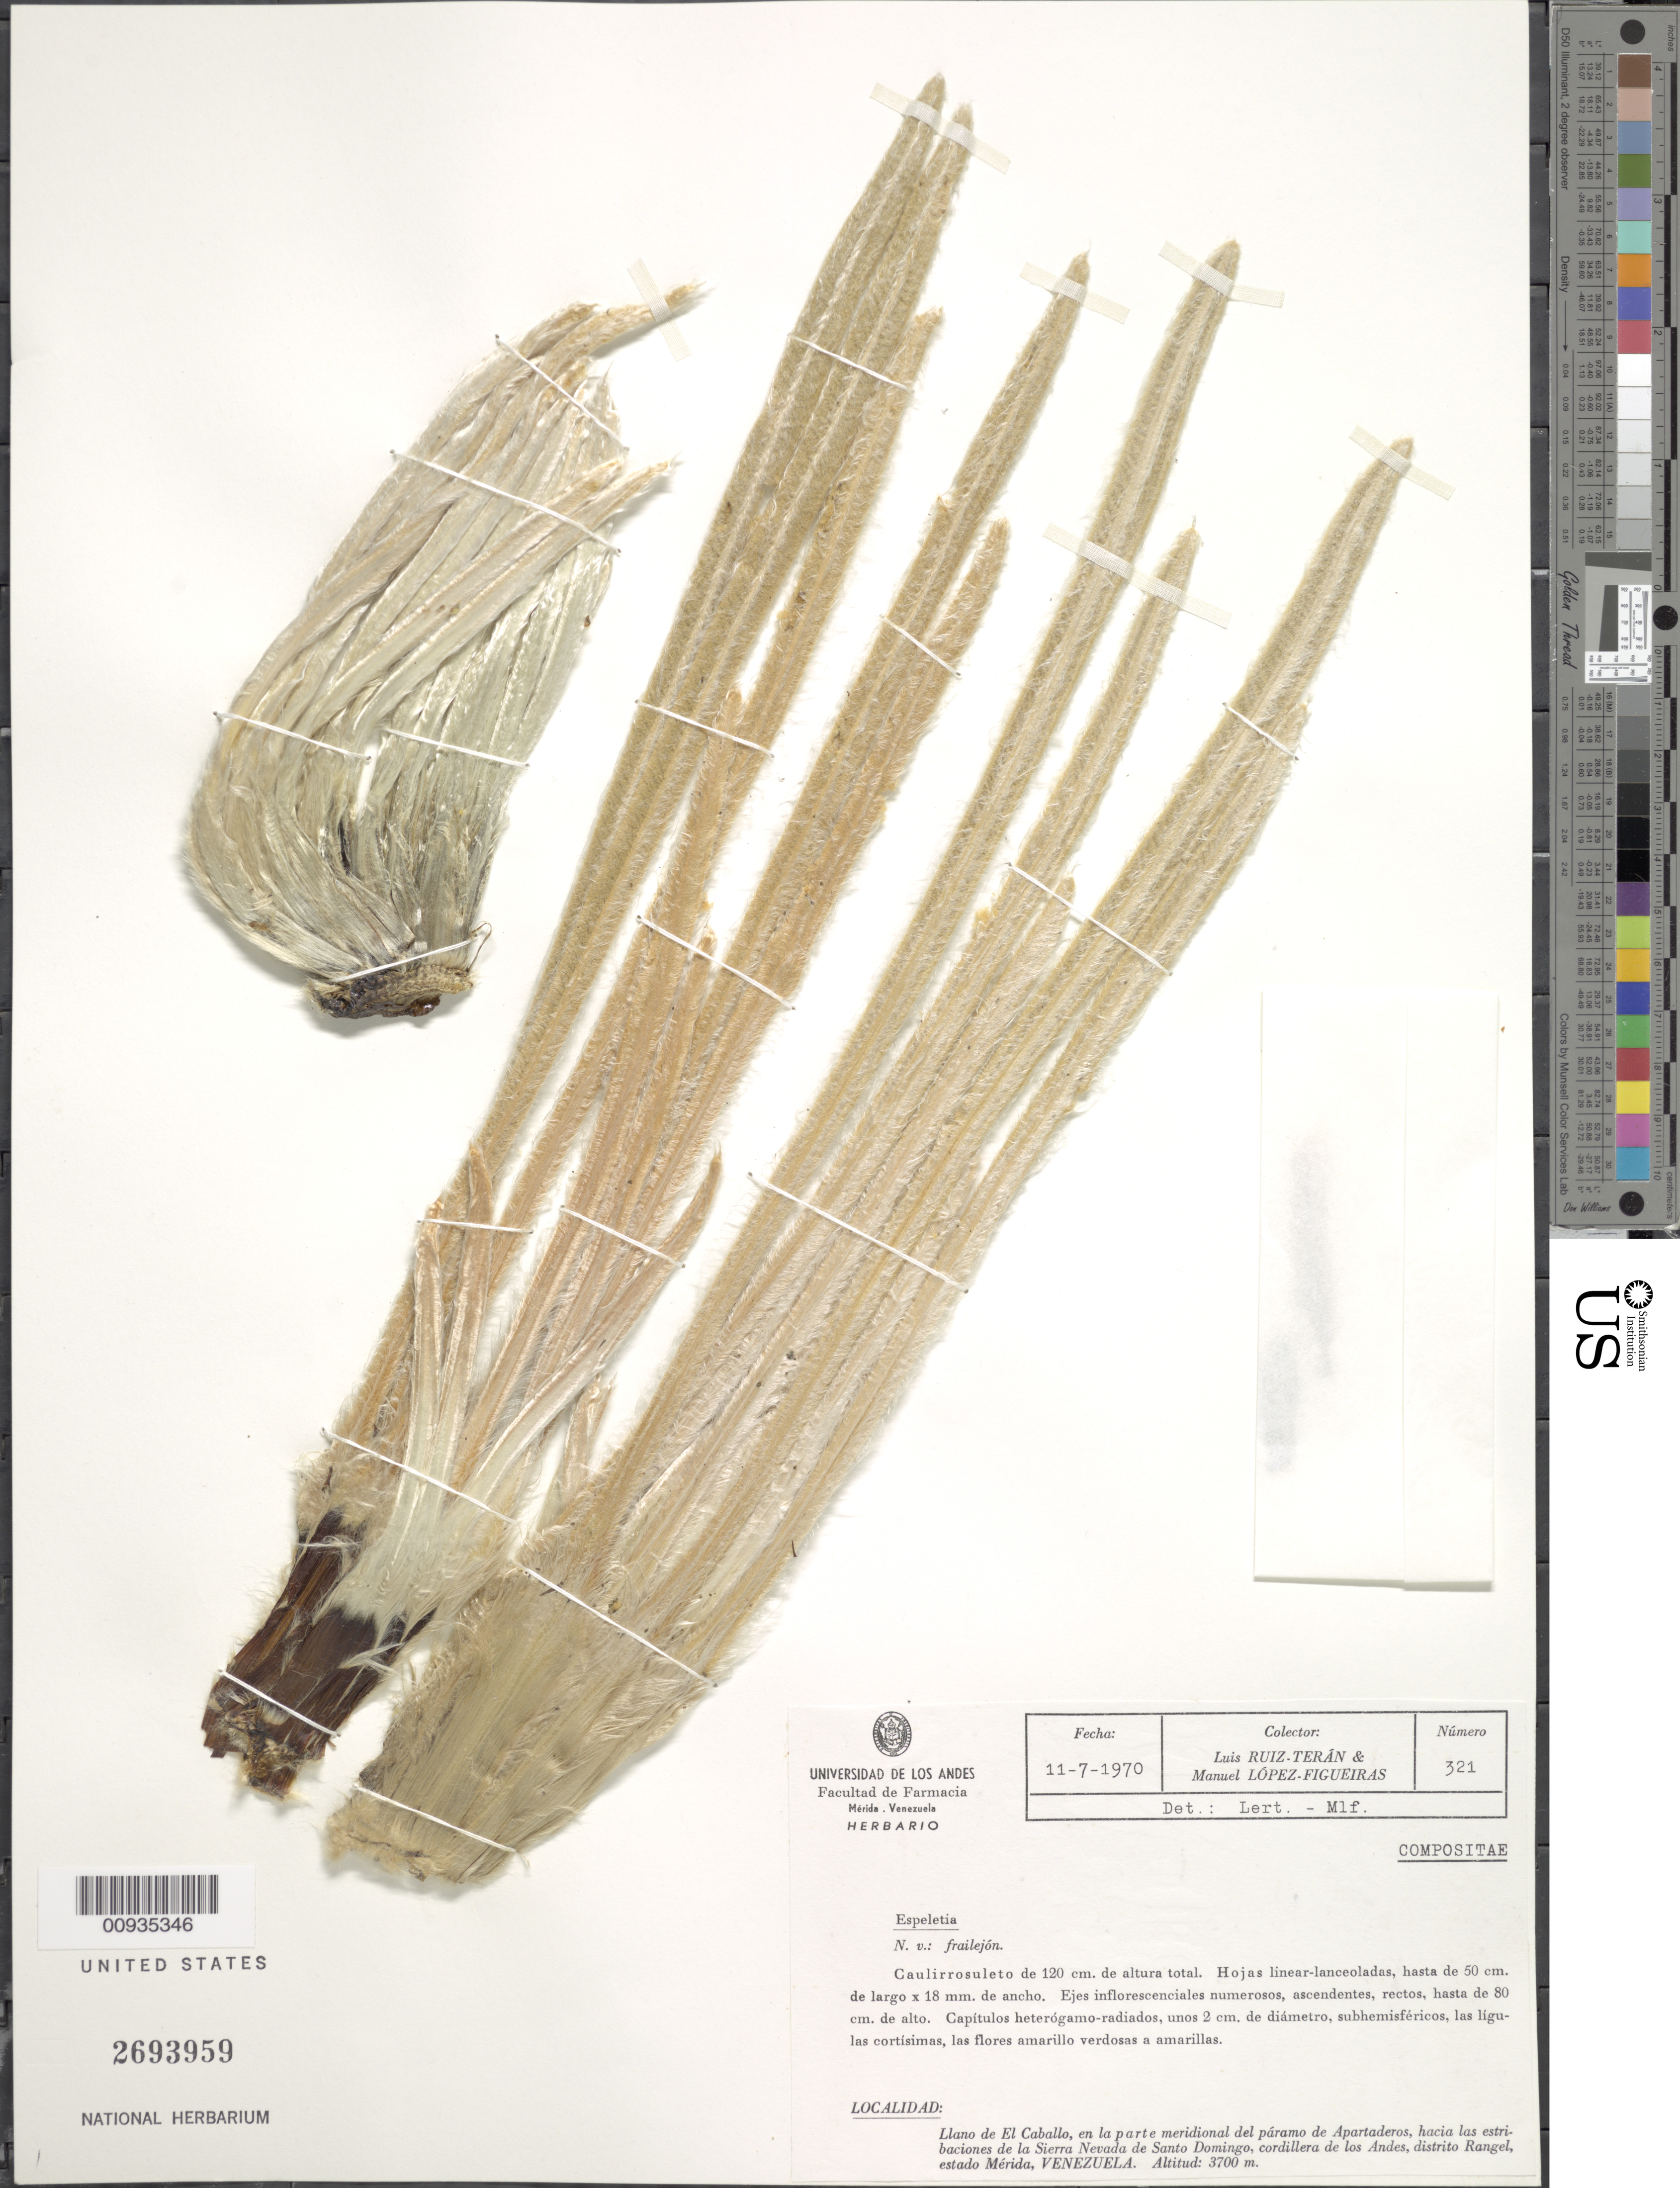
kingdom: Plantae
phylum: Tracheophyta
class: Magnoliopsida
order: Asterales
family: Asteraceae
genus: Coespeletia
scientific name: Coespeletia spicata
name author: (Sch. Bip. ex Wedd.) Cuatrec.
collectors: L. E. Ruíz-Terán & M. López Figueiras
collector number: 321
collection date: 1970-07-11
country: Venezuela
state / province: Mérida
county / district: Rangel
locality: Páramo de Apartaderos. Llano de El Caballo, en la parte meridional del páramo de Apartaderos, hacia las estribaciones de la Sierra Nevada de Santo Domingo, cordillera de los Andes.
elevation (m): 3700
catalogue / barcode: US 2693959